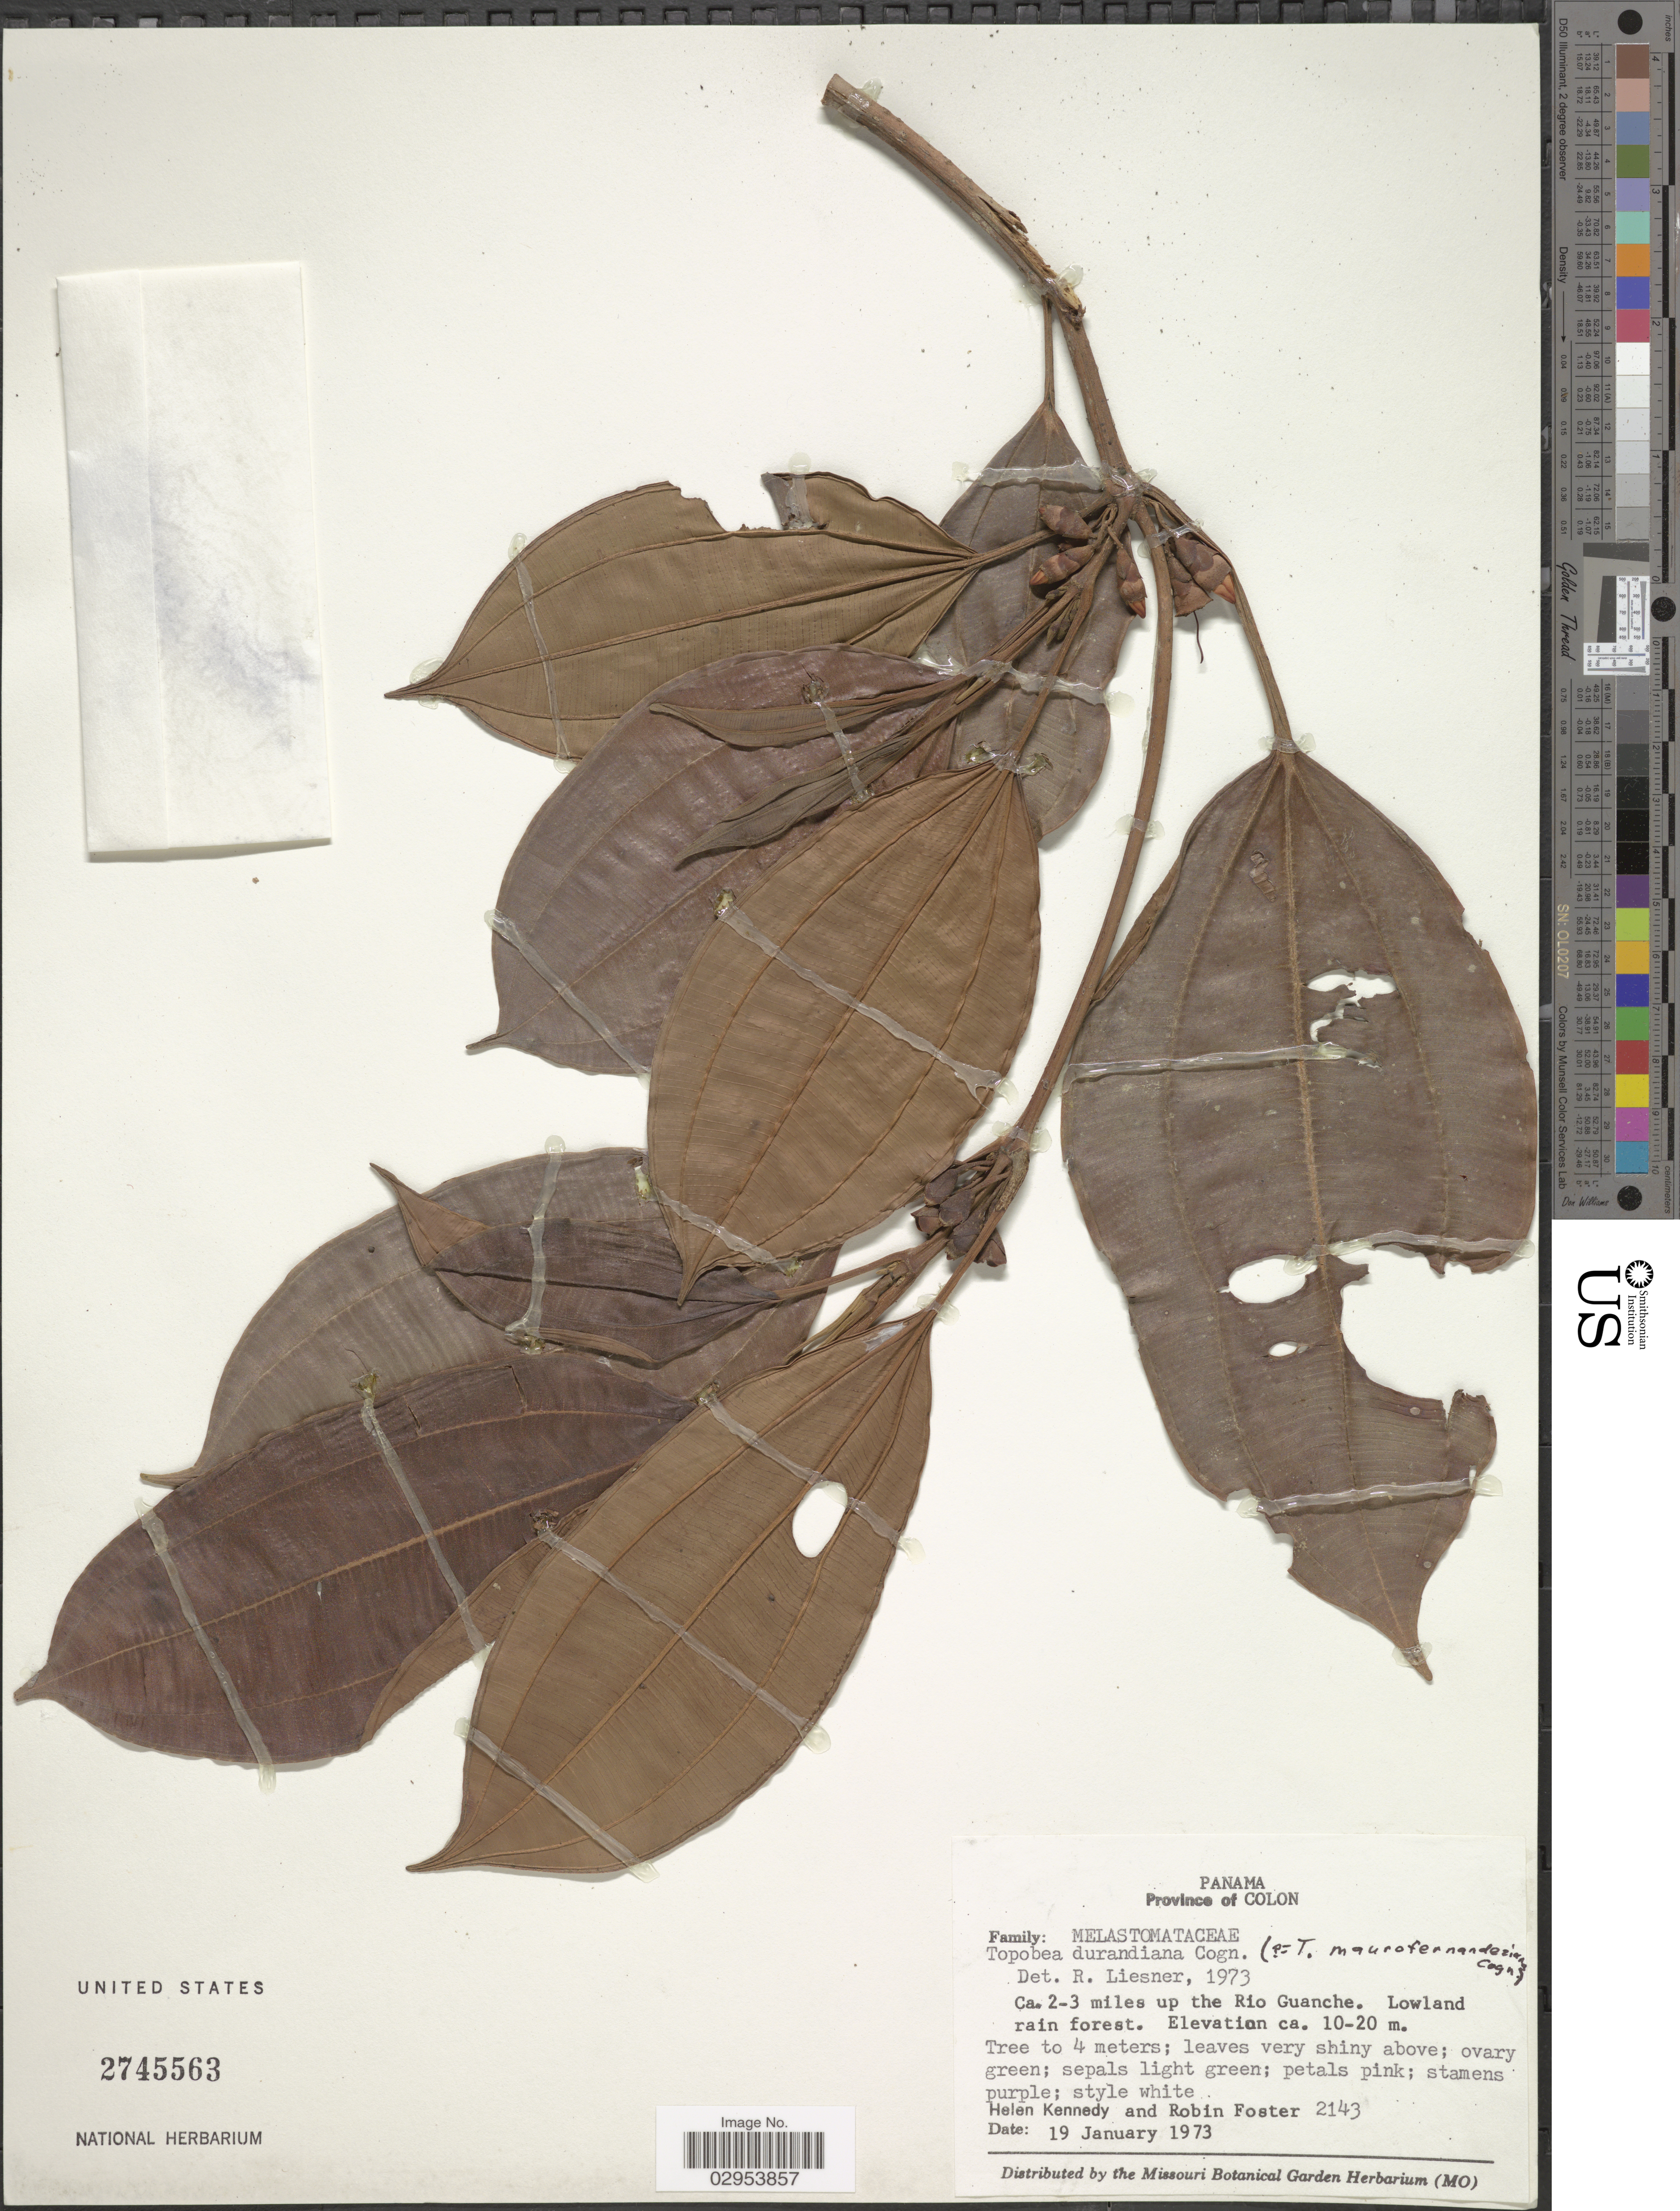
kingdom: Plantae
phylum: Tracheophyta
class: Magnoliopsida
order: Myrtales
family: Melastomataceae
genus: Topobea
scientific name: Topobea maurofernandeziana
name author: Cogn.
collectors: H. Kennedy & R. B. Foster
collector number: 2143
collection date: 1973-01-19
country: Panama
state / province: Colón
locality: Ca. 2-3 miles up the Rio Guanche.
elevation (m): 10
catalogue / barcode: US 2745563